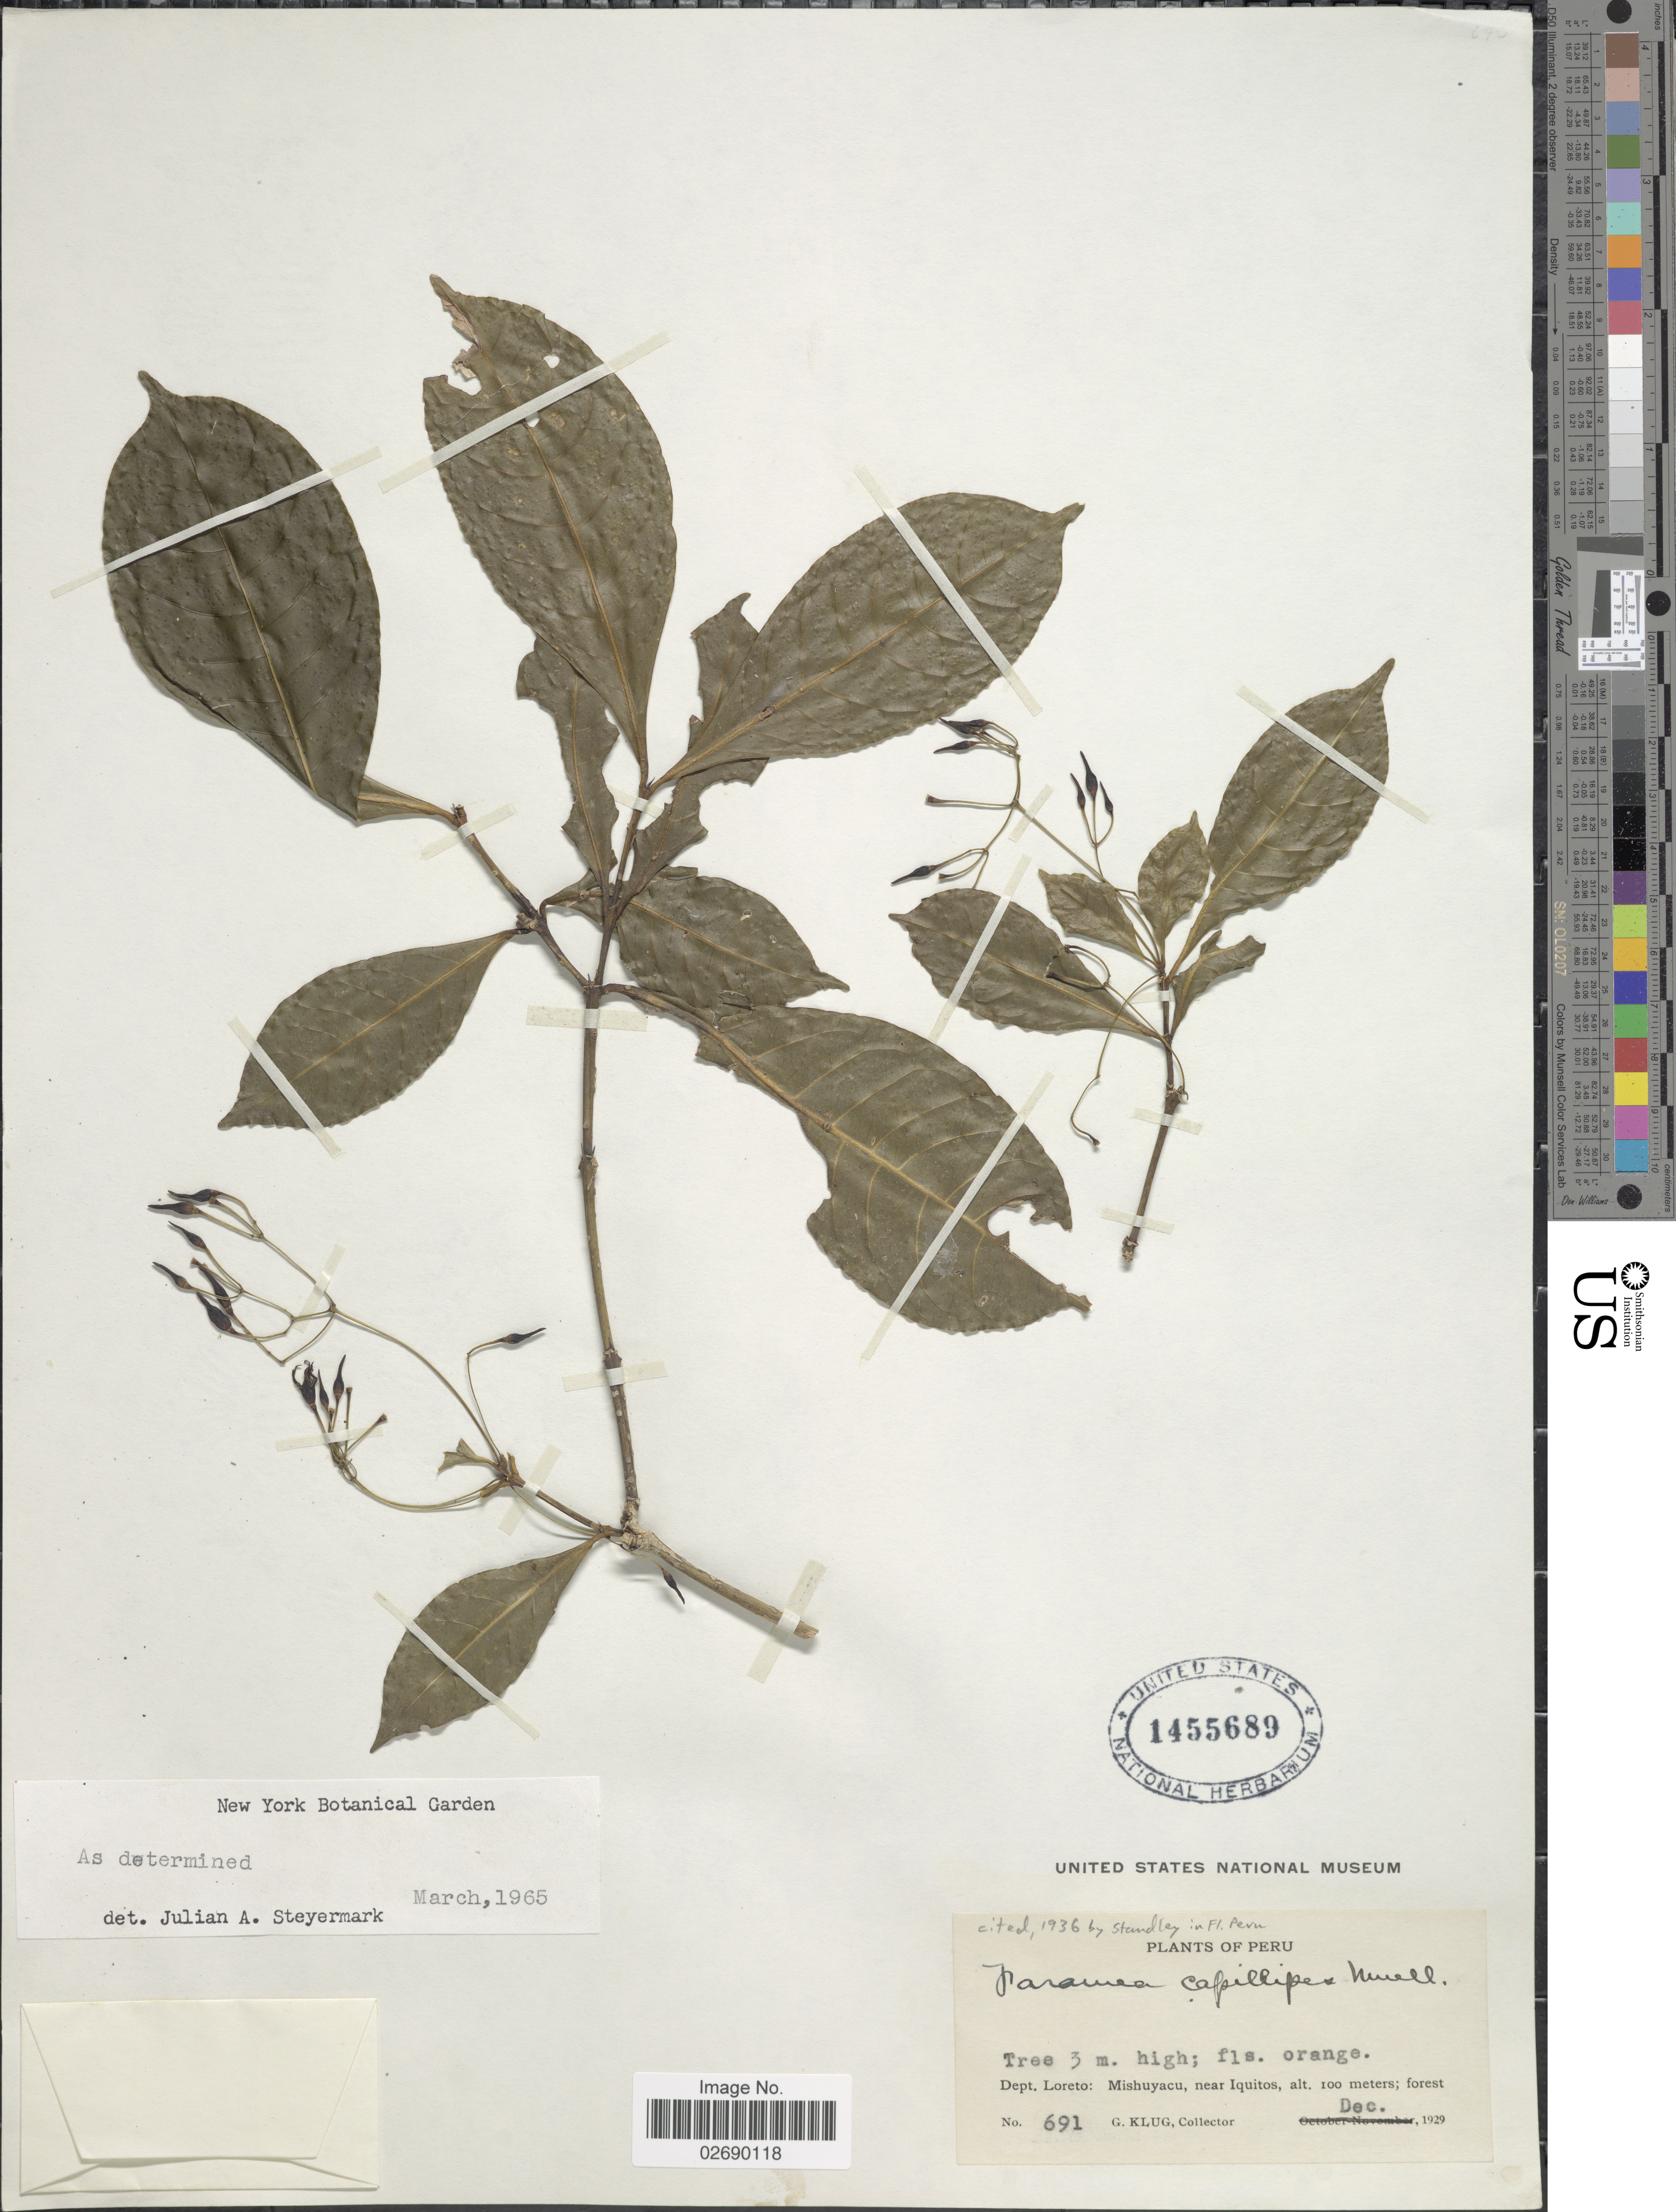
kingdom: Plantae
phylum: Tracheophyta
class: Magnoliopsida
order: Gentianales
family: Rubiaceae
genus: Faramea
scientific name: Faramea capillipes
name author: Müll. Arg.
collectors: G. Klug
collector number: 691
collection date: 1929-12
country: Peru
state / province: Loreto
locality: Mishuyacu near Iquitos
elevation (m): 100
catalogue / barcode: US 1455689